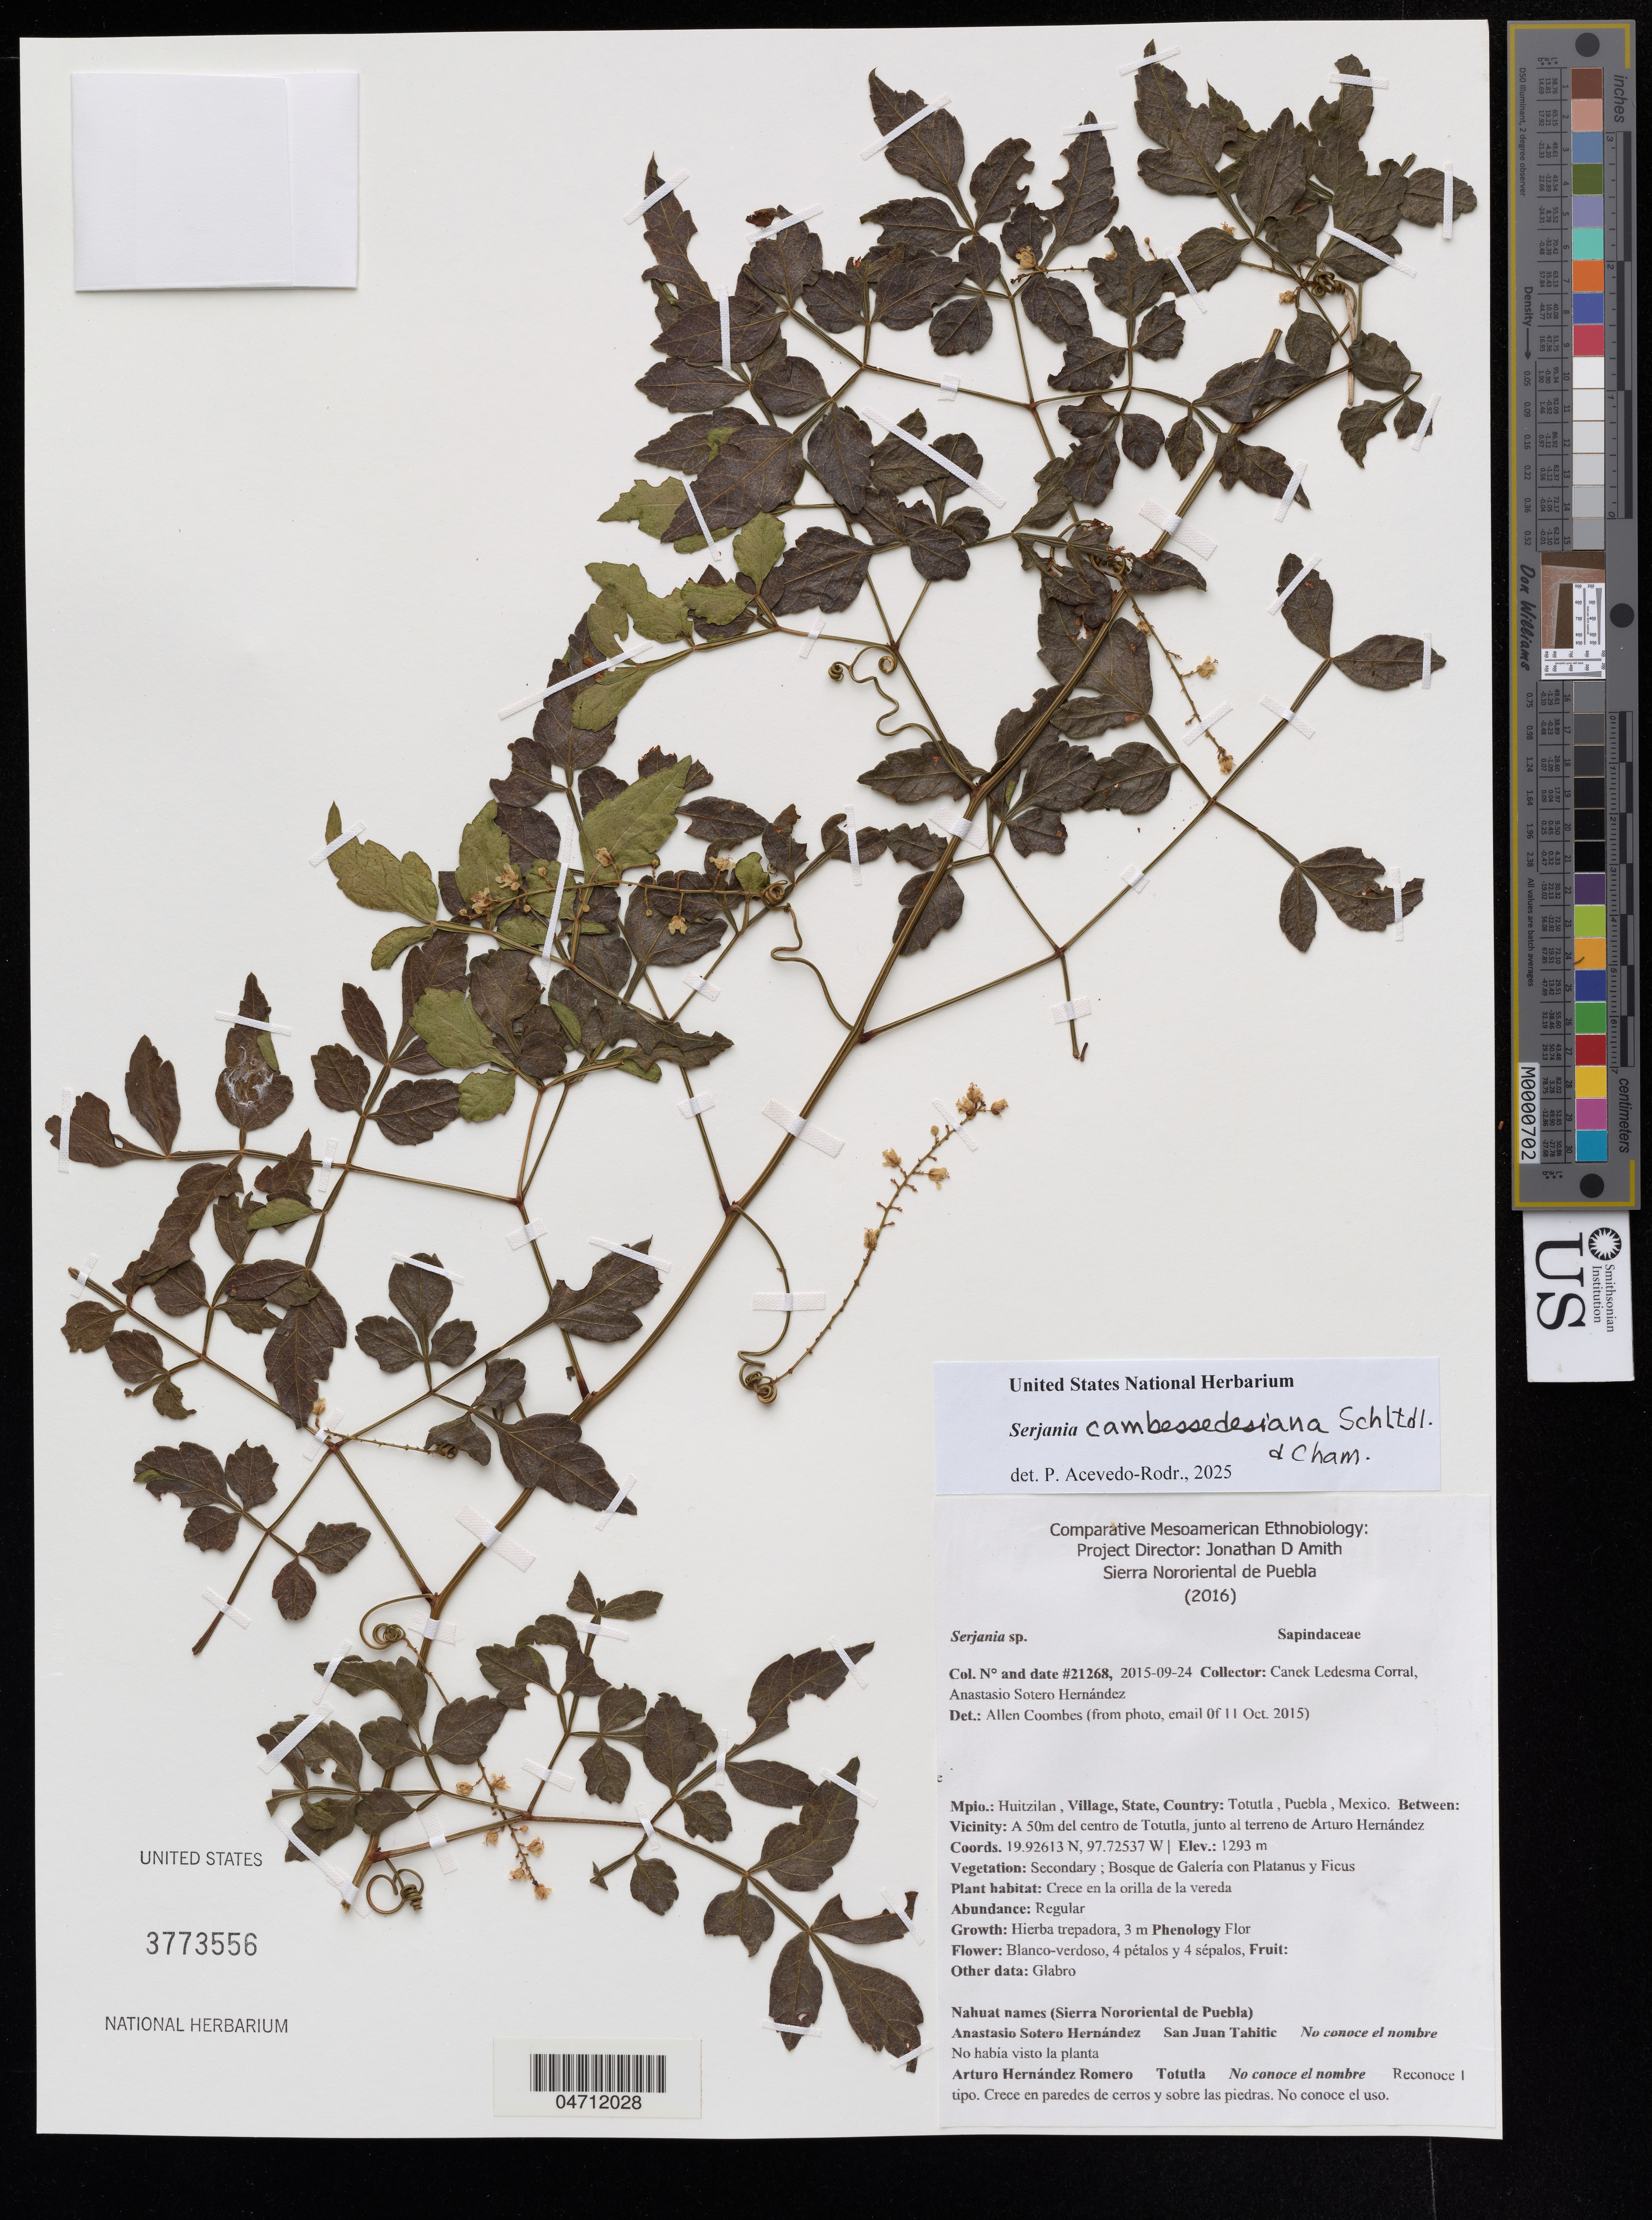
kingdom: Plantae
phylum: Tracheophyta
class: Magnoliopsida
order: Sapindales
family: Sapindaceae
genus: Serjania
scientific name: Serjania cambessediana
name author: Schltdl. & Cham.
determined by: Acevedo-Rodríguez, P., (BOT), Smithsonian Institution - National Museum of Natural History (UNITED STATES)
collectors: Canek Ledesma C. & A. Sotero H.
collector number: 21268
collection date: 2015-09-24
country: Mexico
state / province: Puebla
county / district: Huitzilan de Serdán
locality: Totutla, A 50m del centro de Totutla, junto al terreno de Arturo Hernández.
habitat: Crece en la orilla de la vereda.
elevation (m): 1293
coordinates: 19.92613, -97.72537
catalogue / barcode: US 3773556